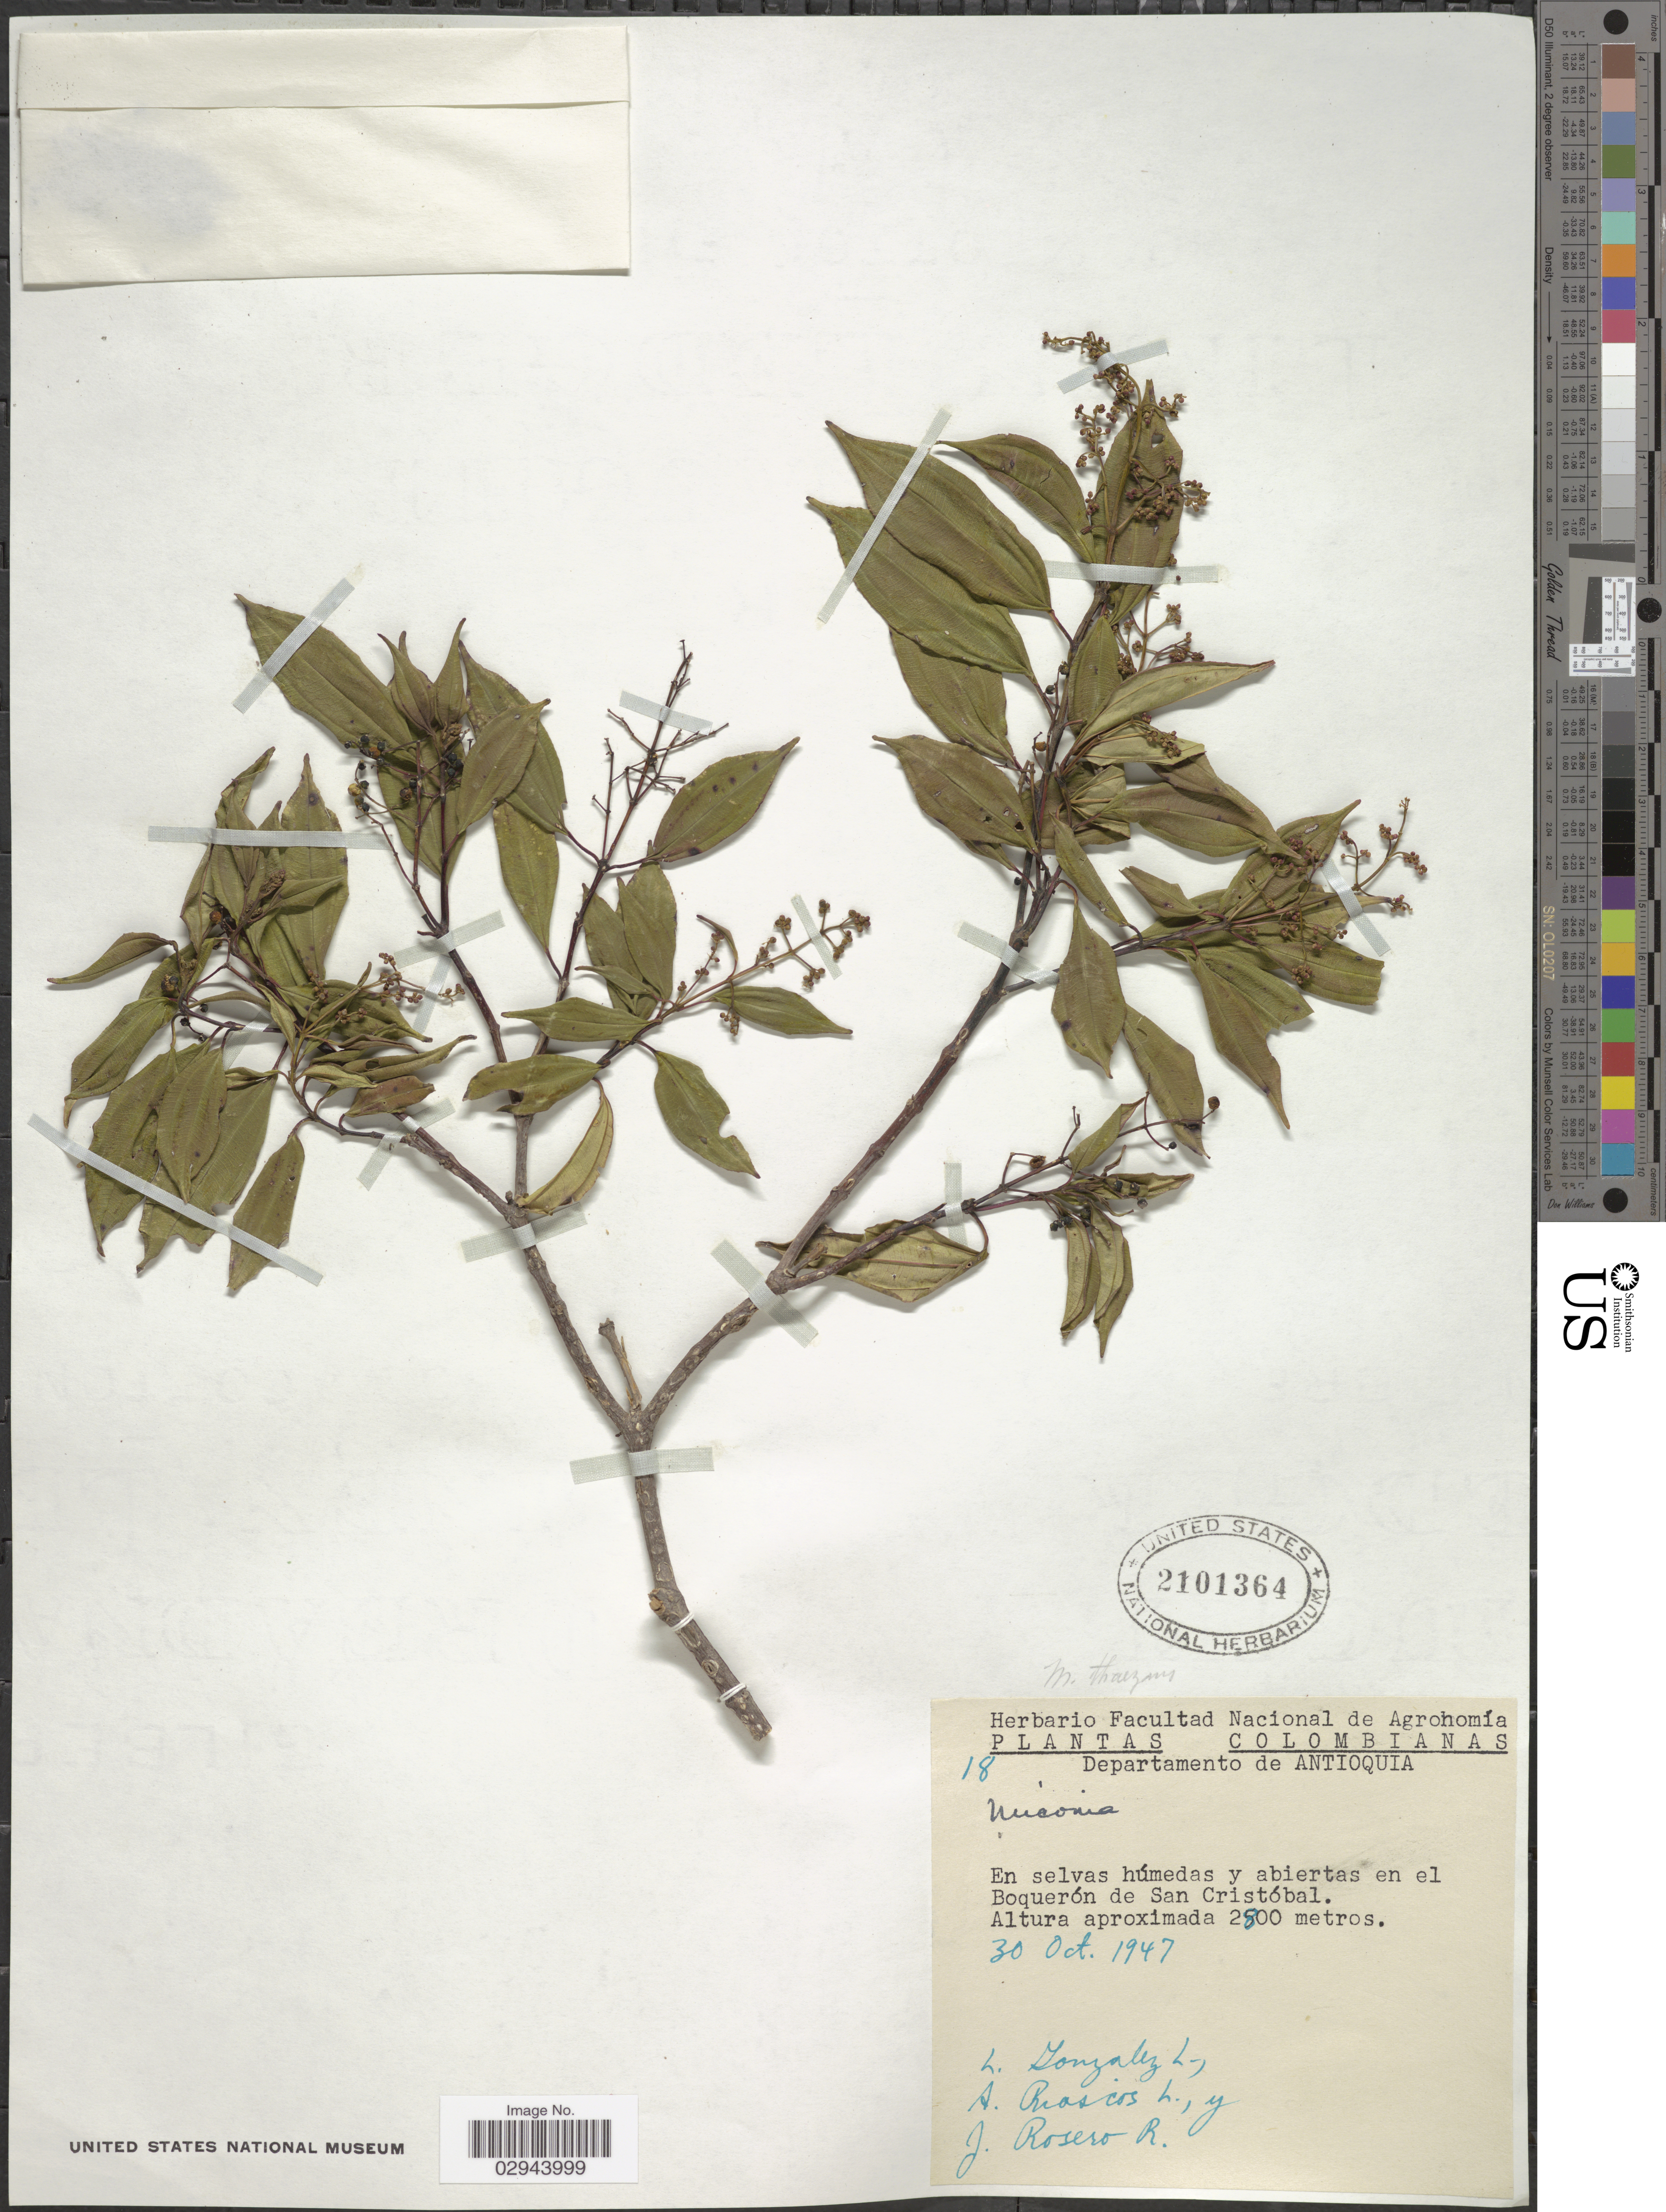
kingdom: Plantae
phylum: Tracheophyta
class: Magnoliopsida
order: Myrtales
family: Melastomataceae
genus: Miconia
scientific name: Miconia theizans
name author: (Bonpl.) Cogn.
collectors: L. González L., A. Riascos L. & J. Rosero R.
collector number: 18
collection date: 1947-10-30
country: Colombia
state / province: Antioquia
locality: Departamento de Antioquia, en selvas húmedas y abiertas en el Boquerón de San Cristóbal.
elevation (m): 2800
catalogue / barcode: US 2101364